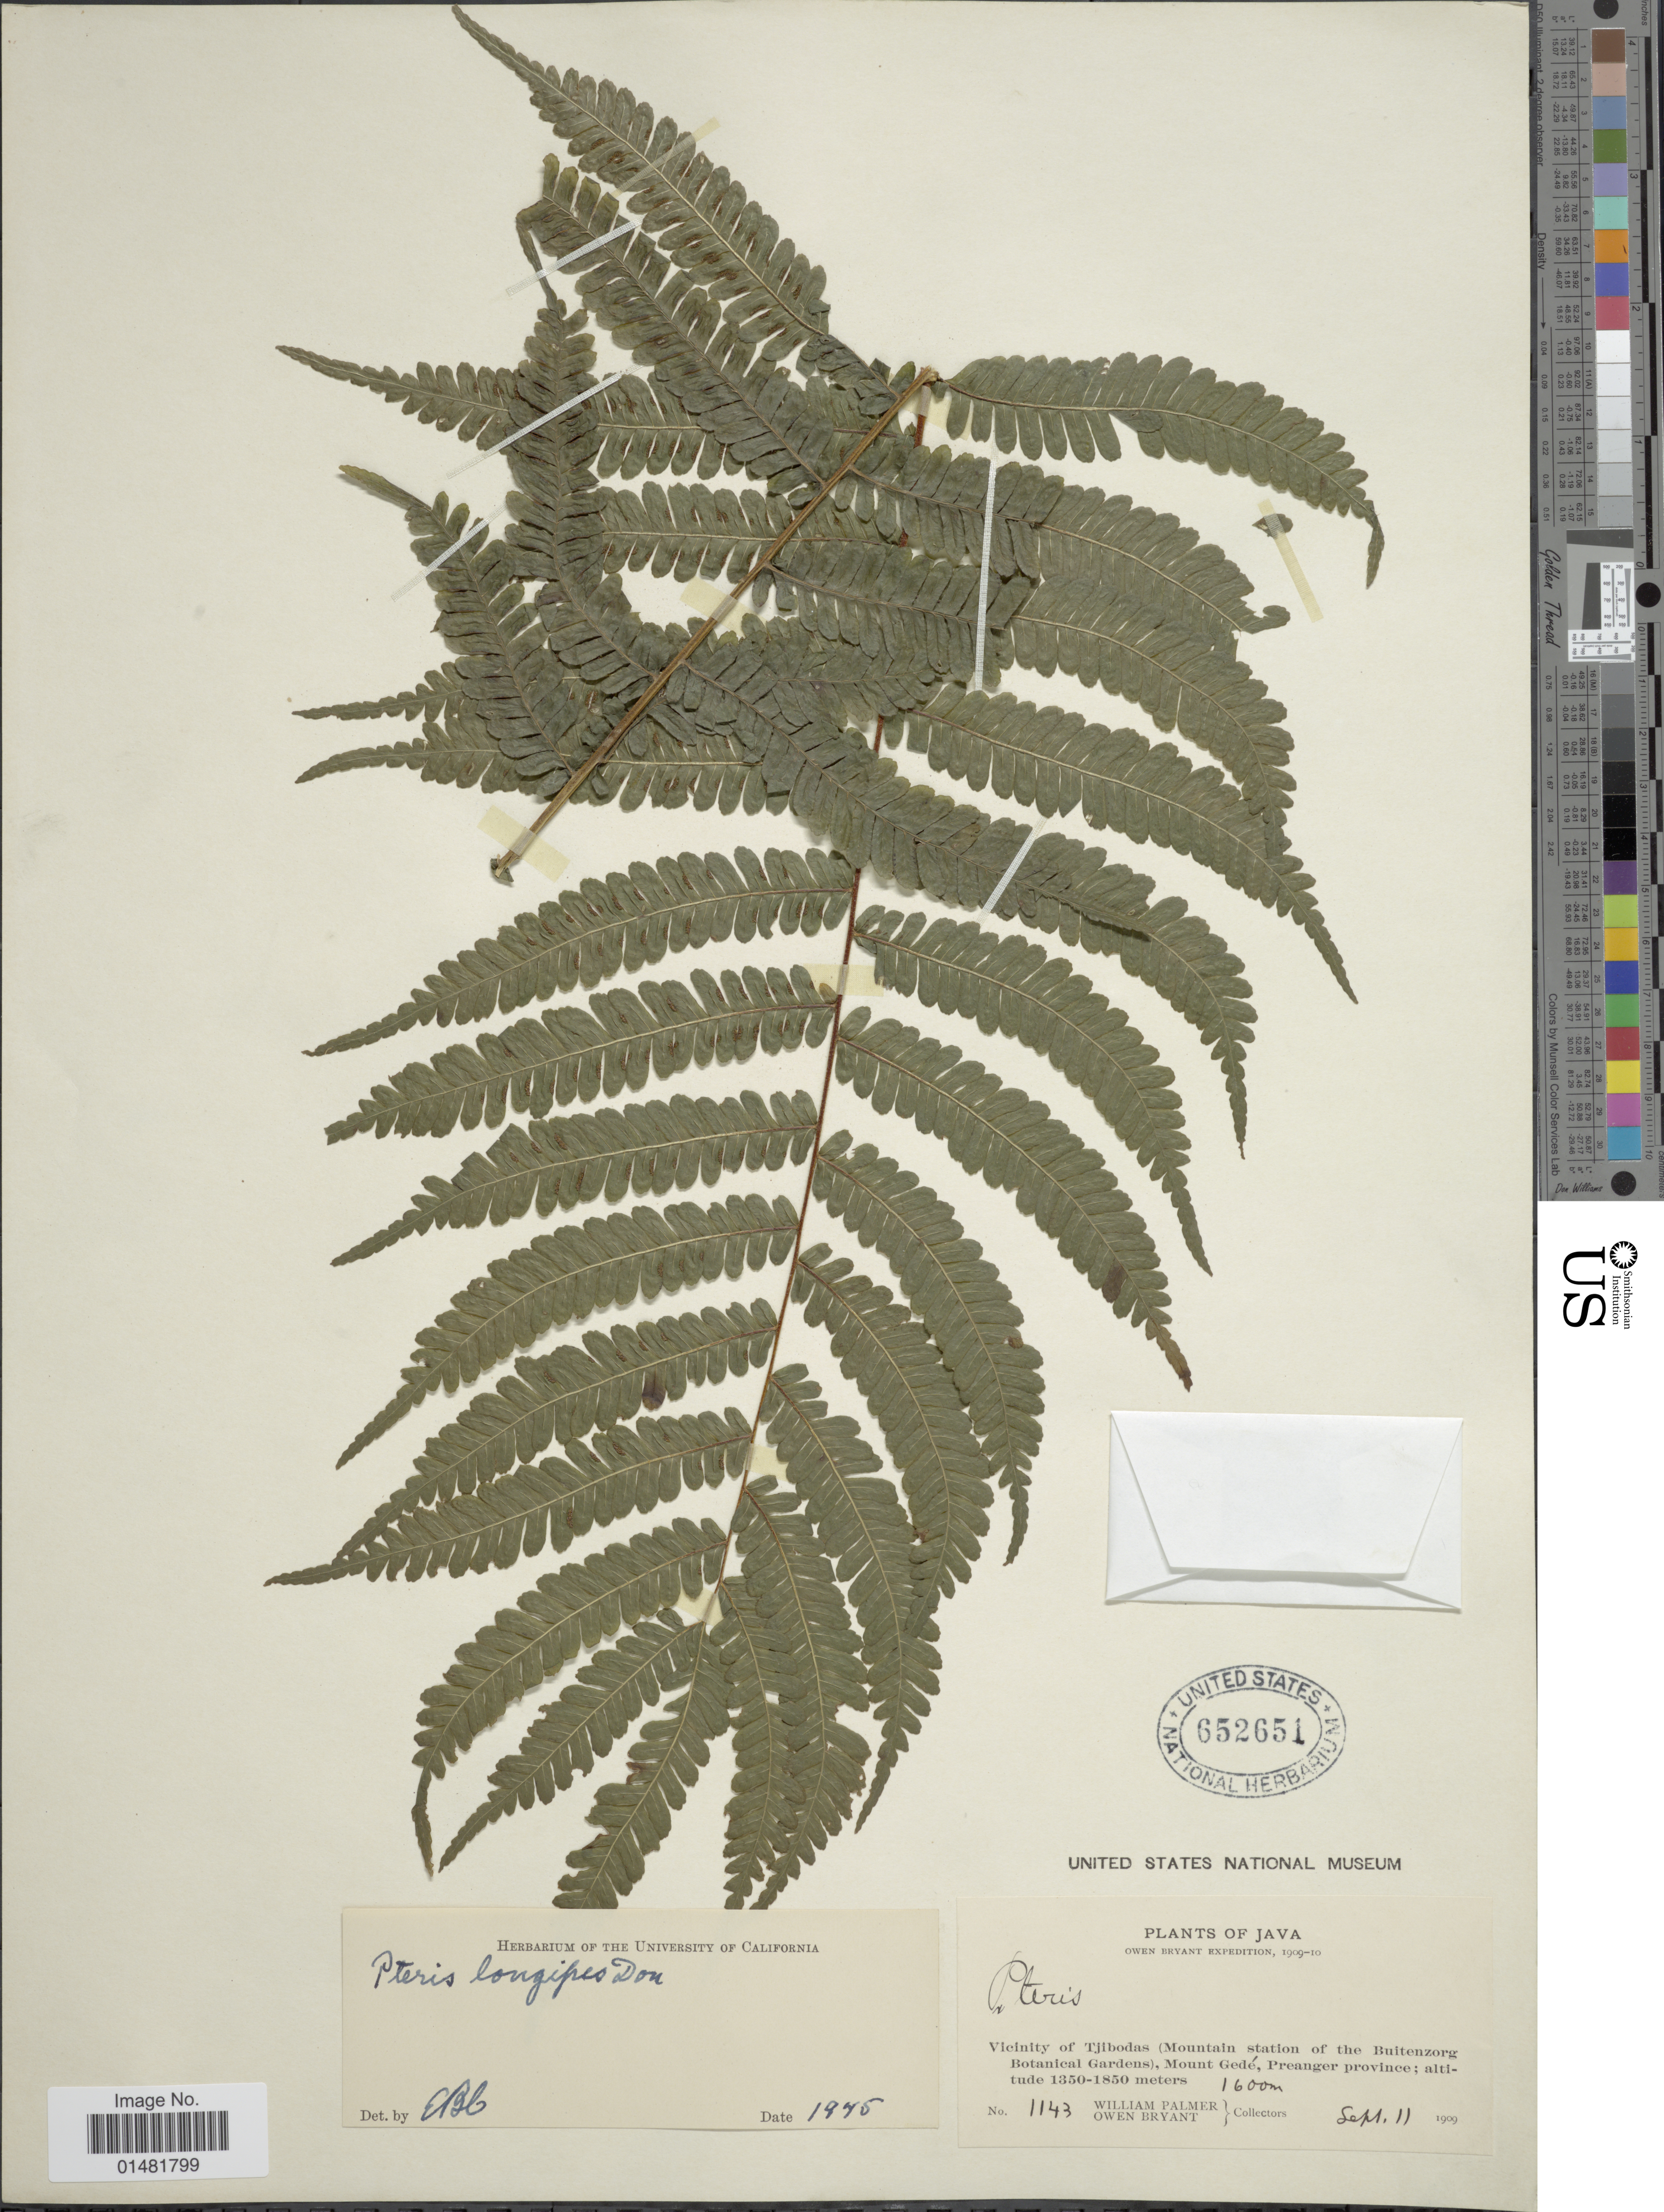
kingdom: Plantae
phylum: Tracheophyta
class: Polypodiopsida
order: Polypodiales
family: Pteridaceae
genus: Pteris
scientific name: Pteris longipes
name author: D. Don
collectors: W. Palmer & O. Bryant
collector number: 1143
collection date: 1909-09-11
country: Indonesia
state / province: Java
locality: Vicinity of Tjibodas (Mountain station of the Buitenzorg Botanical Gardens), Mount Gedé, Preanger province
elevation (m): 1600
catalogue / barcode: US 652651